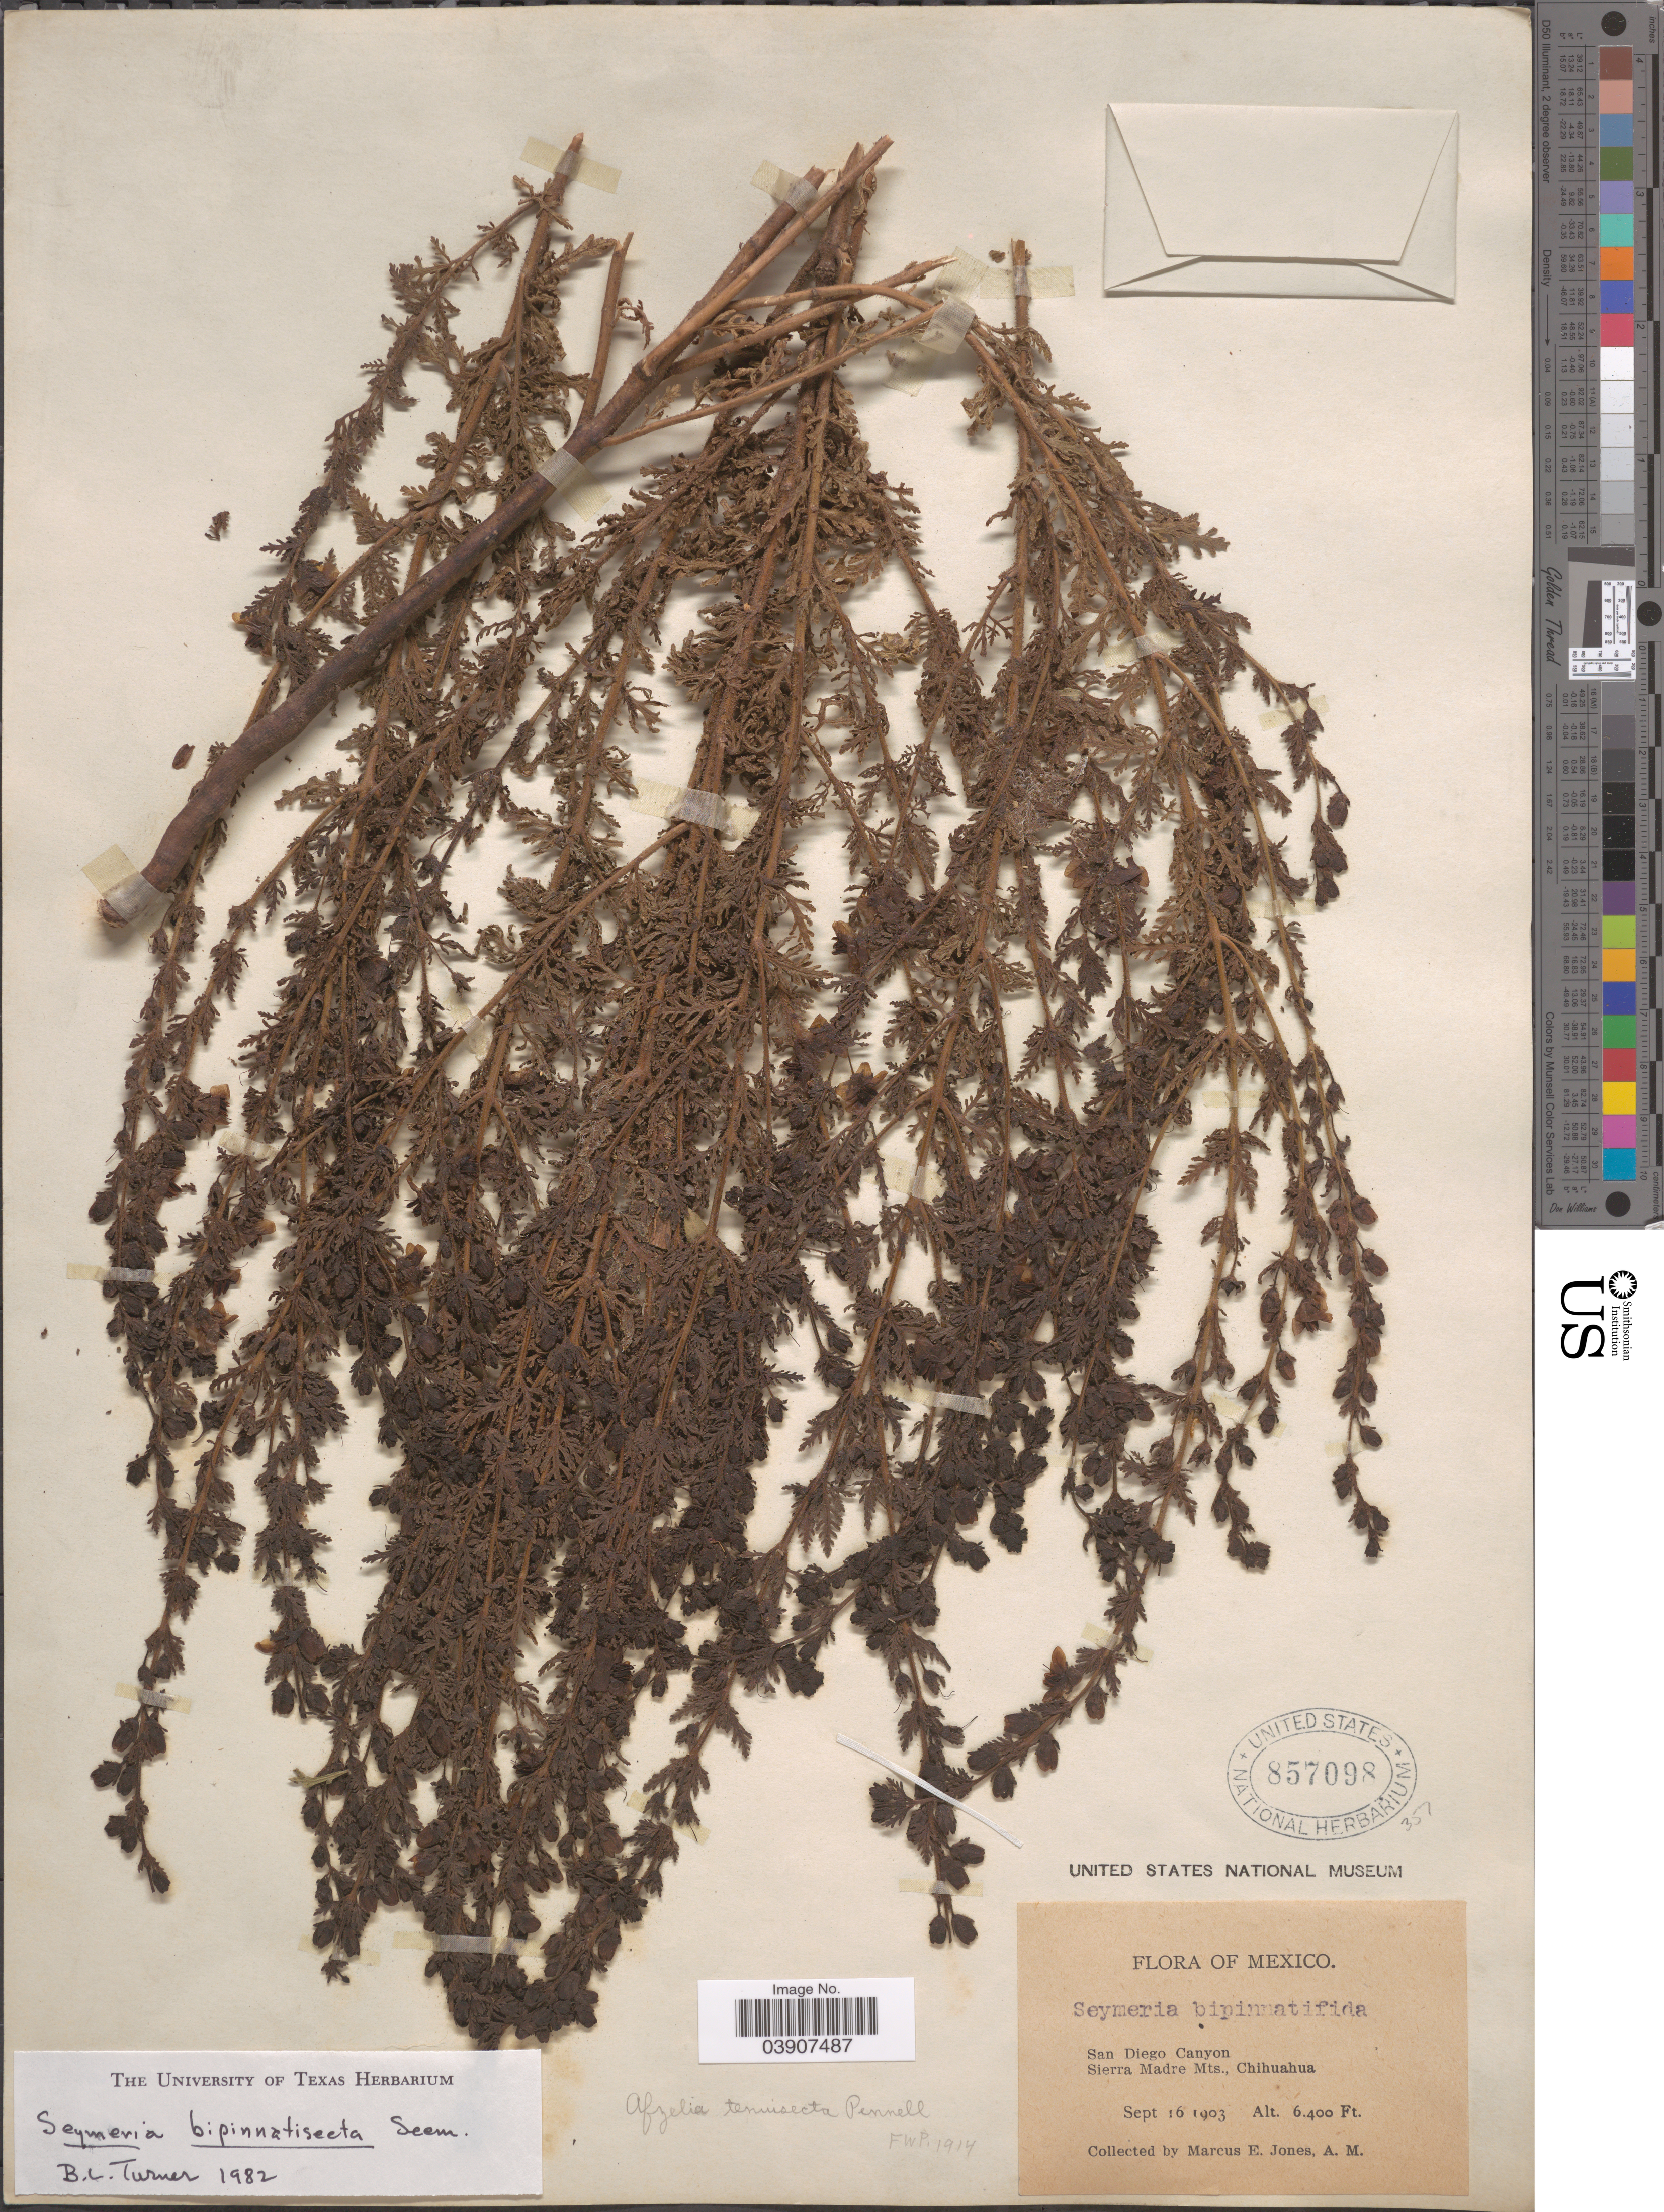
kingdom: Plantae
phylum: Tracheophyta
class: Magnoliopsida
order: Lamiales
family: Orobanchaceae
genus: Seymeria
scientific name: Seymeria bipinnatisecta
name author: Seem.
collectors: M. E. Jones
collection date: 1903-09-16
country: Mexico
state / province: Chihuahua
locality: San Diego Canyon, Sierra Madre Mts.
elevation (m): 1951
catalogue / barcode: US 857098